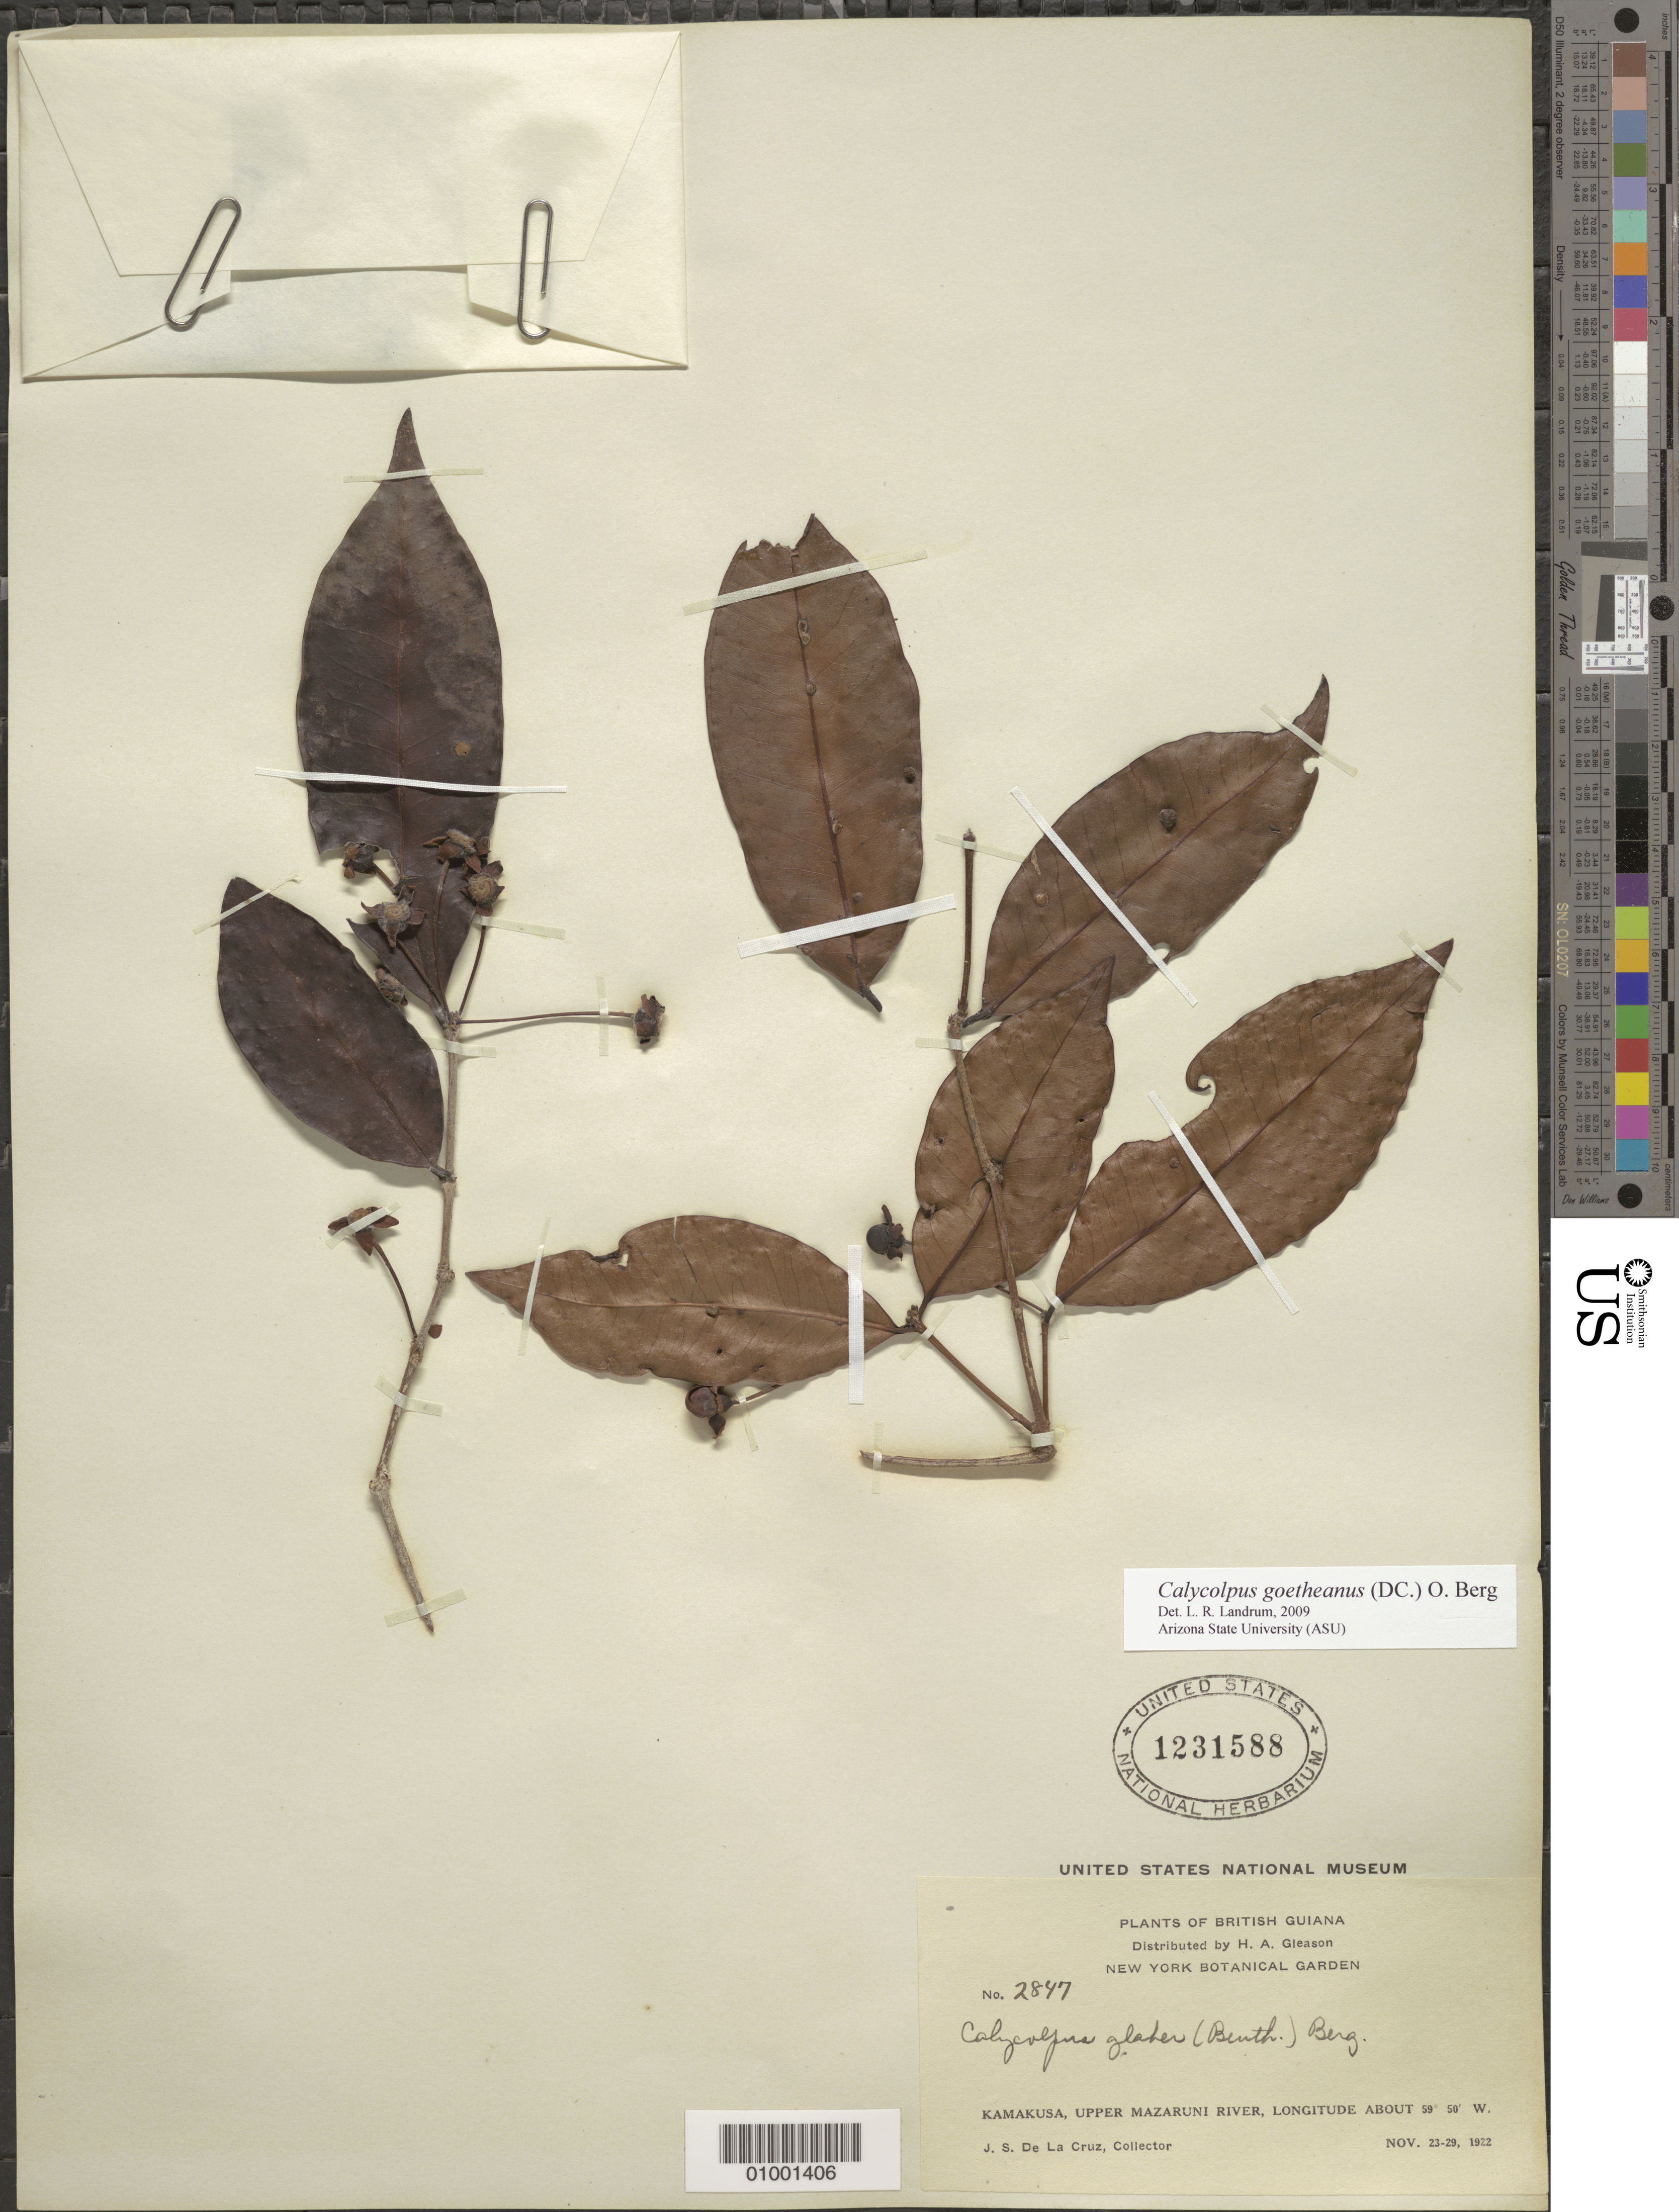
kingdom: Plantae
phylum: Tracheophyta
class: Magnoliopsida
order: Myrtales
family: Myrtaceae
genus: Calycolpus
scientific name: Calycolpus goetheanus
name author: (DC.) O. Berg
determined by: Landrum, L. R.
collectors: J. S. de la Cruz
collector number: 2847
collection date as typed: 23-Nov-22 to 29-Nov-22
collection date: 1922-11-23/1922-11-29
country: Guyana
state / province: Cuyuni-Mazaruni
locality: Kamakusa, Upper Mazaruni R.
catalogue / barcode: US 1231588